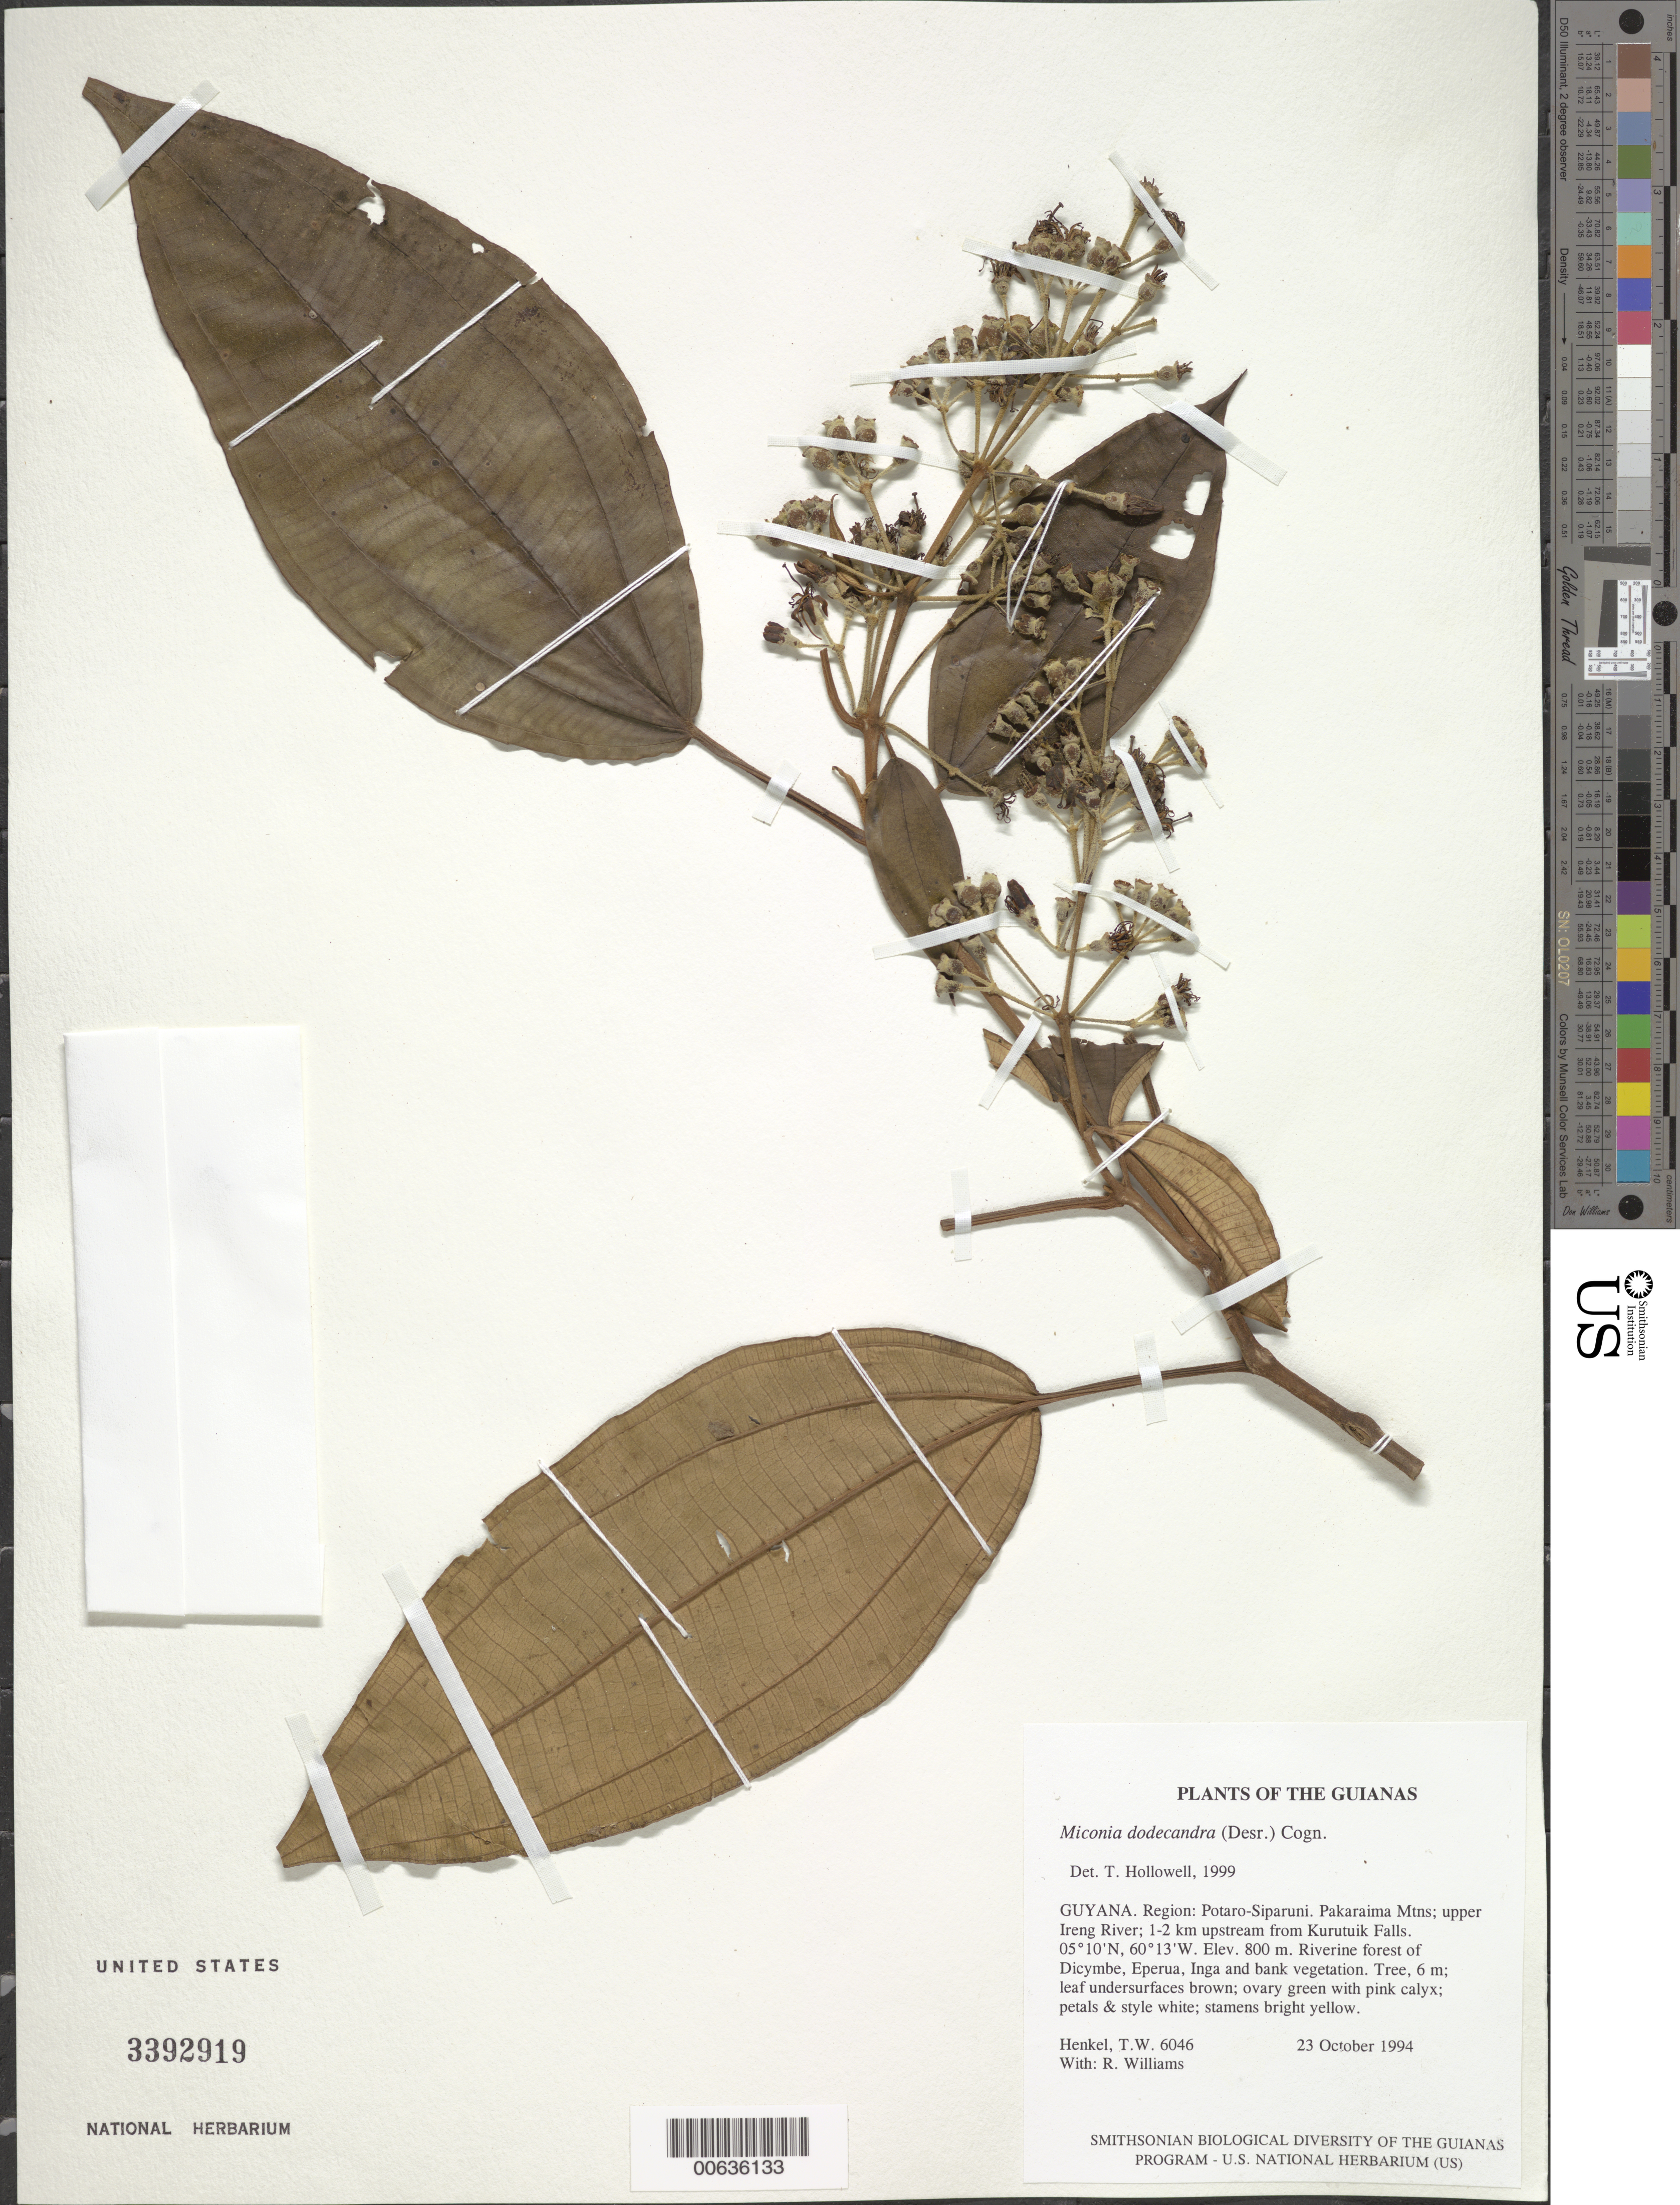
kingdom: Plantae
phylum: Tracheophyta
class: Magnoliopsida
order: Myrtales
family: Melastomataceae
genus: Miconia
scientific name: Miconia dodecandra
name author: Cogn.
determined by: Hollowell, T. H., (BOT), Smithsonian Institution - National Museum of Natural History (UNITED STATES)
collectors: T. Henkel & R. Williams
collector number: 6046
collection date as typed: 23 October 1994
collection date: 1994-10-23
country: Guyana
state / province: Potaro-Siparuni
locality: Pakaraima Mtns; upper Ireng River; 1-2 km upstream from Kurutuik Falls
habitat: Riverine forest of Dicymbe, Eperua, Inga and bank vegetation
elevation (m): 800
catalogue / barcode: US 3392919